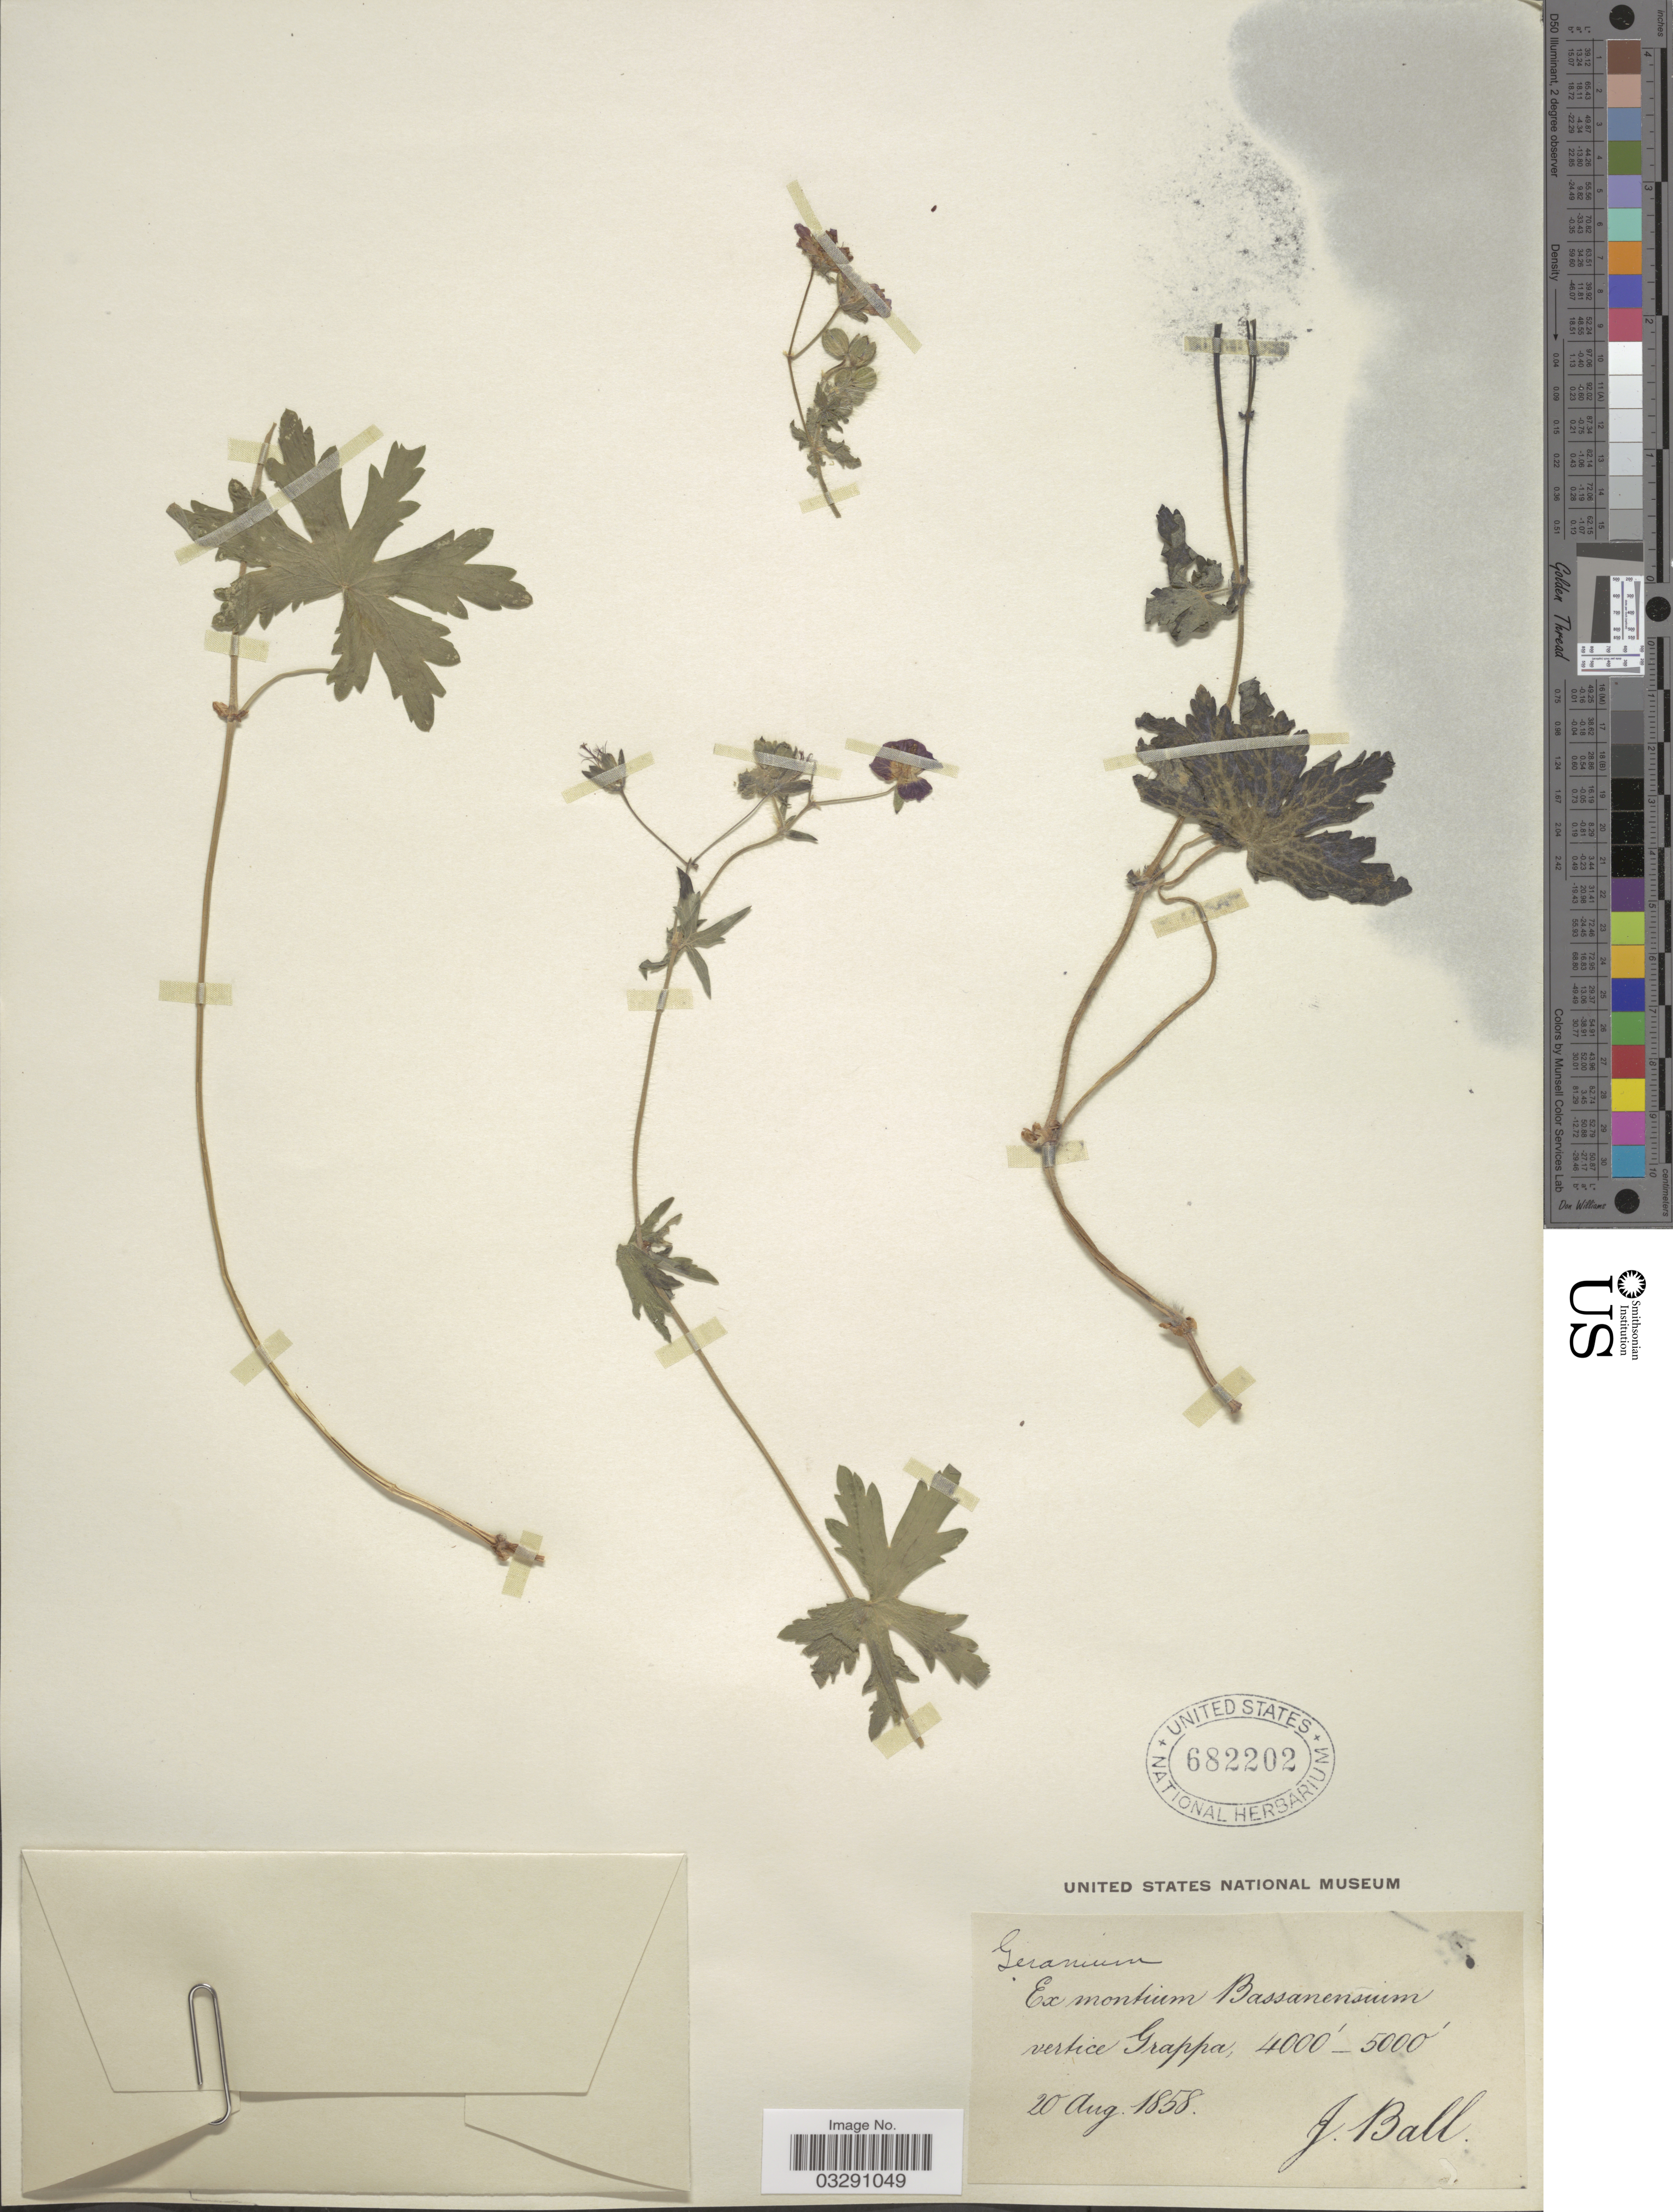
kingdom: Plantae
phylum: Tracheophyta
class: Magnoliopsida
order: Geraniales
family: Geraniaceae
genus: Geranium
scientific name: Geranium sp.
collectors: J. Ball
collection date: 1858-08-20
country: Italy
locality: Ex montium Bassanensuim vertice Grappa.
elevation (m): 1219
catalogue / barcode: US 682202